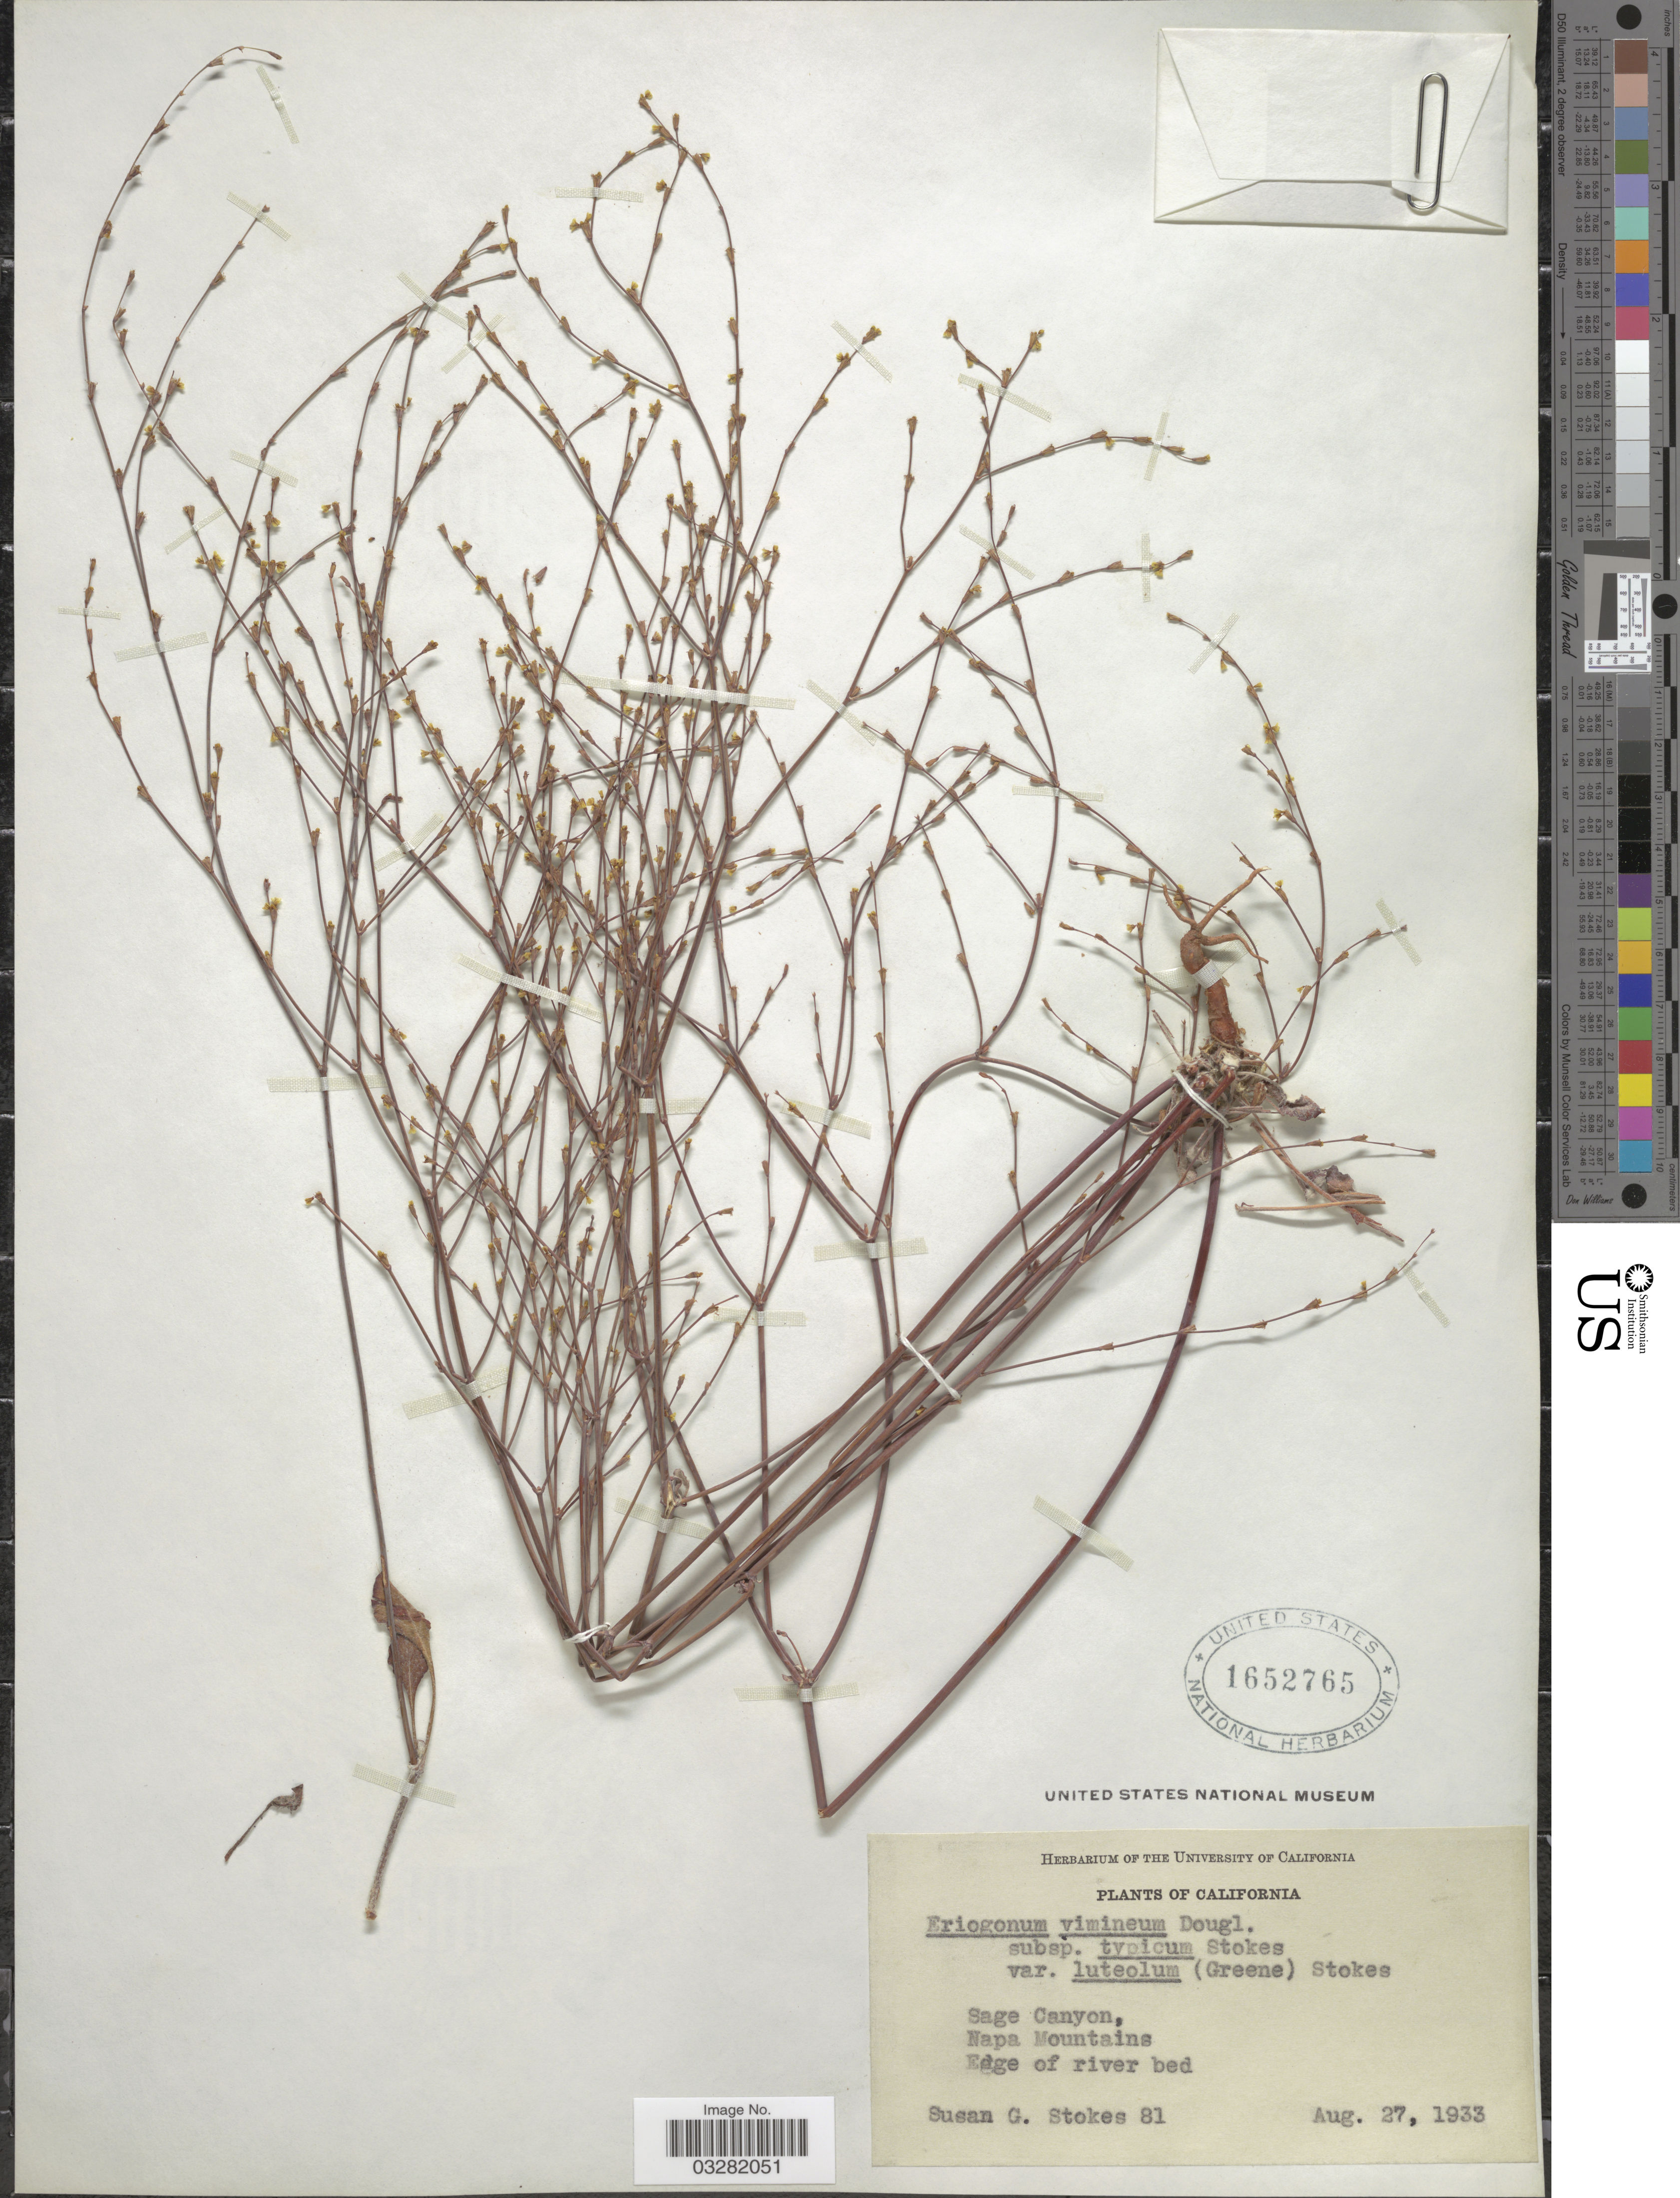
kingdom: Plantae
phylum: Tracheophyta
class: Magnoliopsida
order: Caryophyllales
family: Polygonaceae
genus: Eriogonum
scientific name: Eriogonum vimineum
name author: Douglas ex Benth.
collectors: S. G. Stokes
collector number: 81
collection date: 1933-08-27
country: United States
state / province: California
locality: Sage Canyon, Napa Mountains. Edge of river bed.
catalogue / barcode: US 1652765